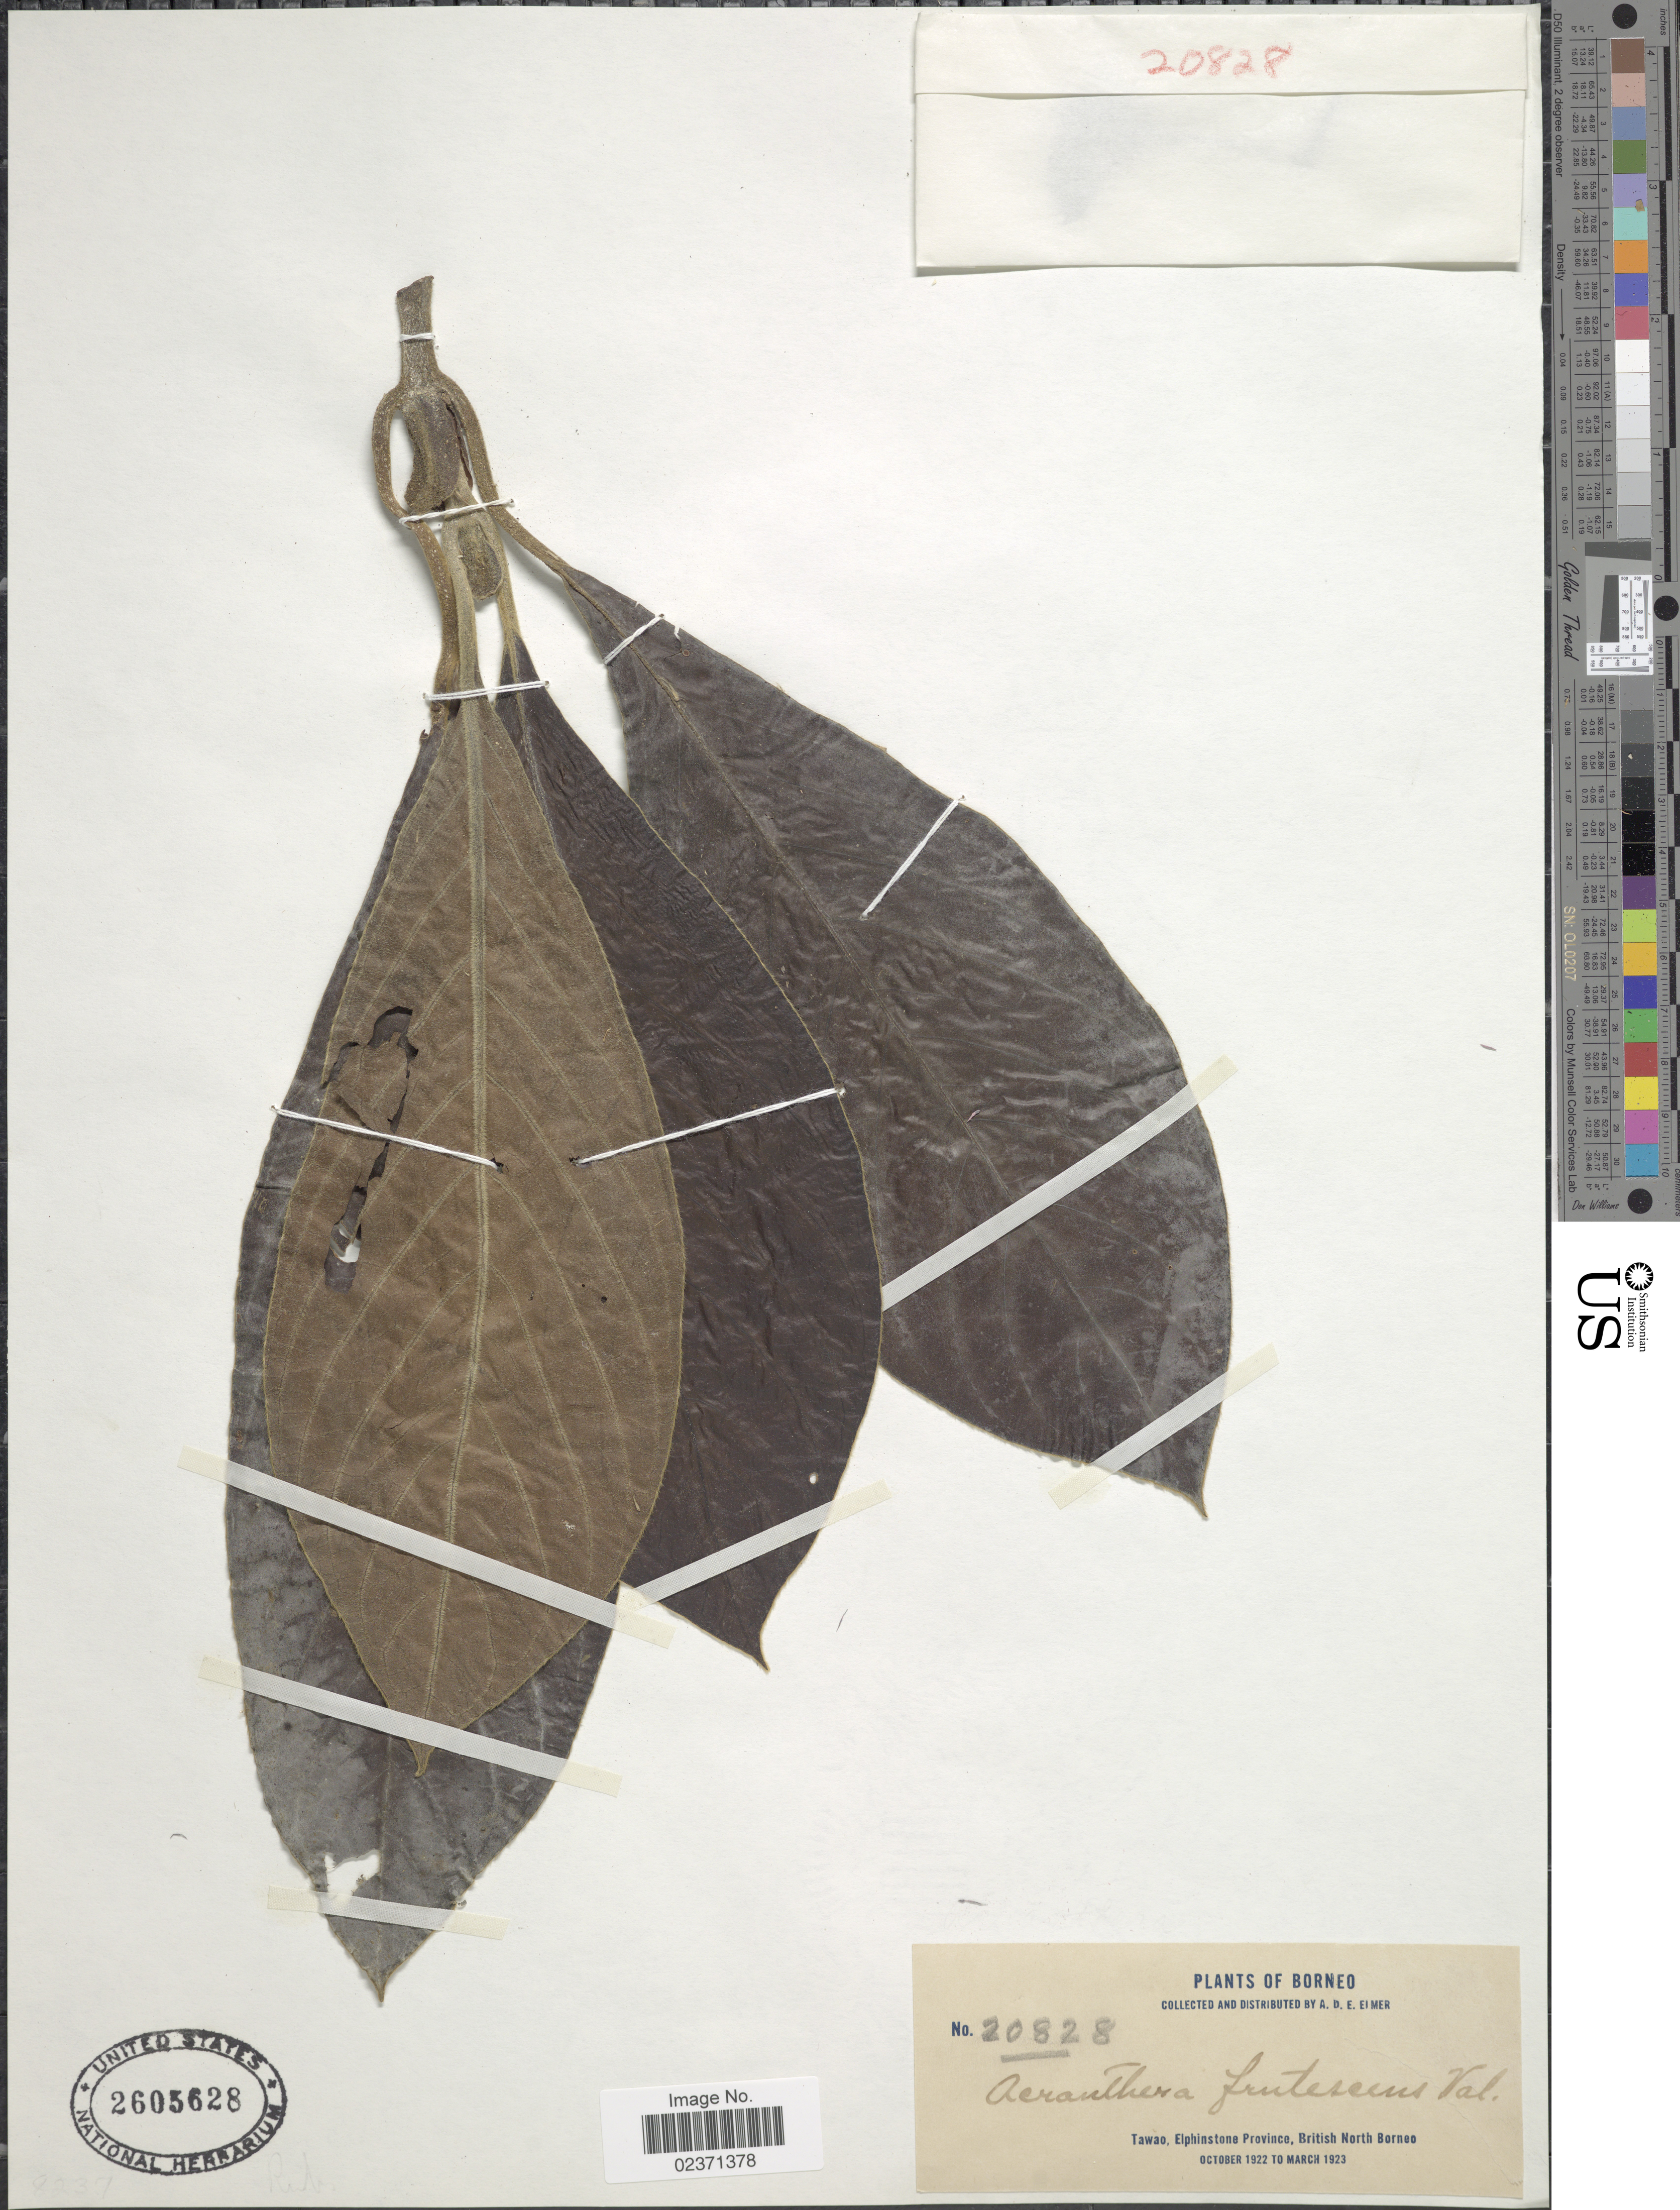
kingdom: Plantae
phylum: Tracheophyta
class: Magnoliopsida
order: Gentianales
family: Rubiaceae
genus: Acranthera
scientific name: Acranthera frutescens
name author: Valeton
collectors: A. D. E. Elmer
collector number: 20828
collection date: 1922-10/1923-03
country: Malaysia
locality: Borneo. Tawao, Elphinstone Province, British North Borneo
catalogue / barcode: US 2605628